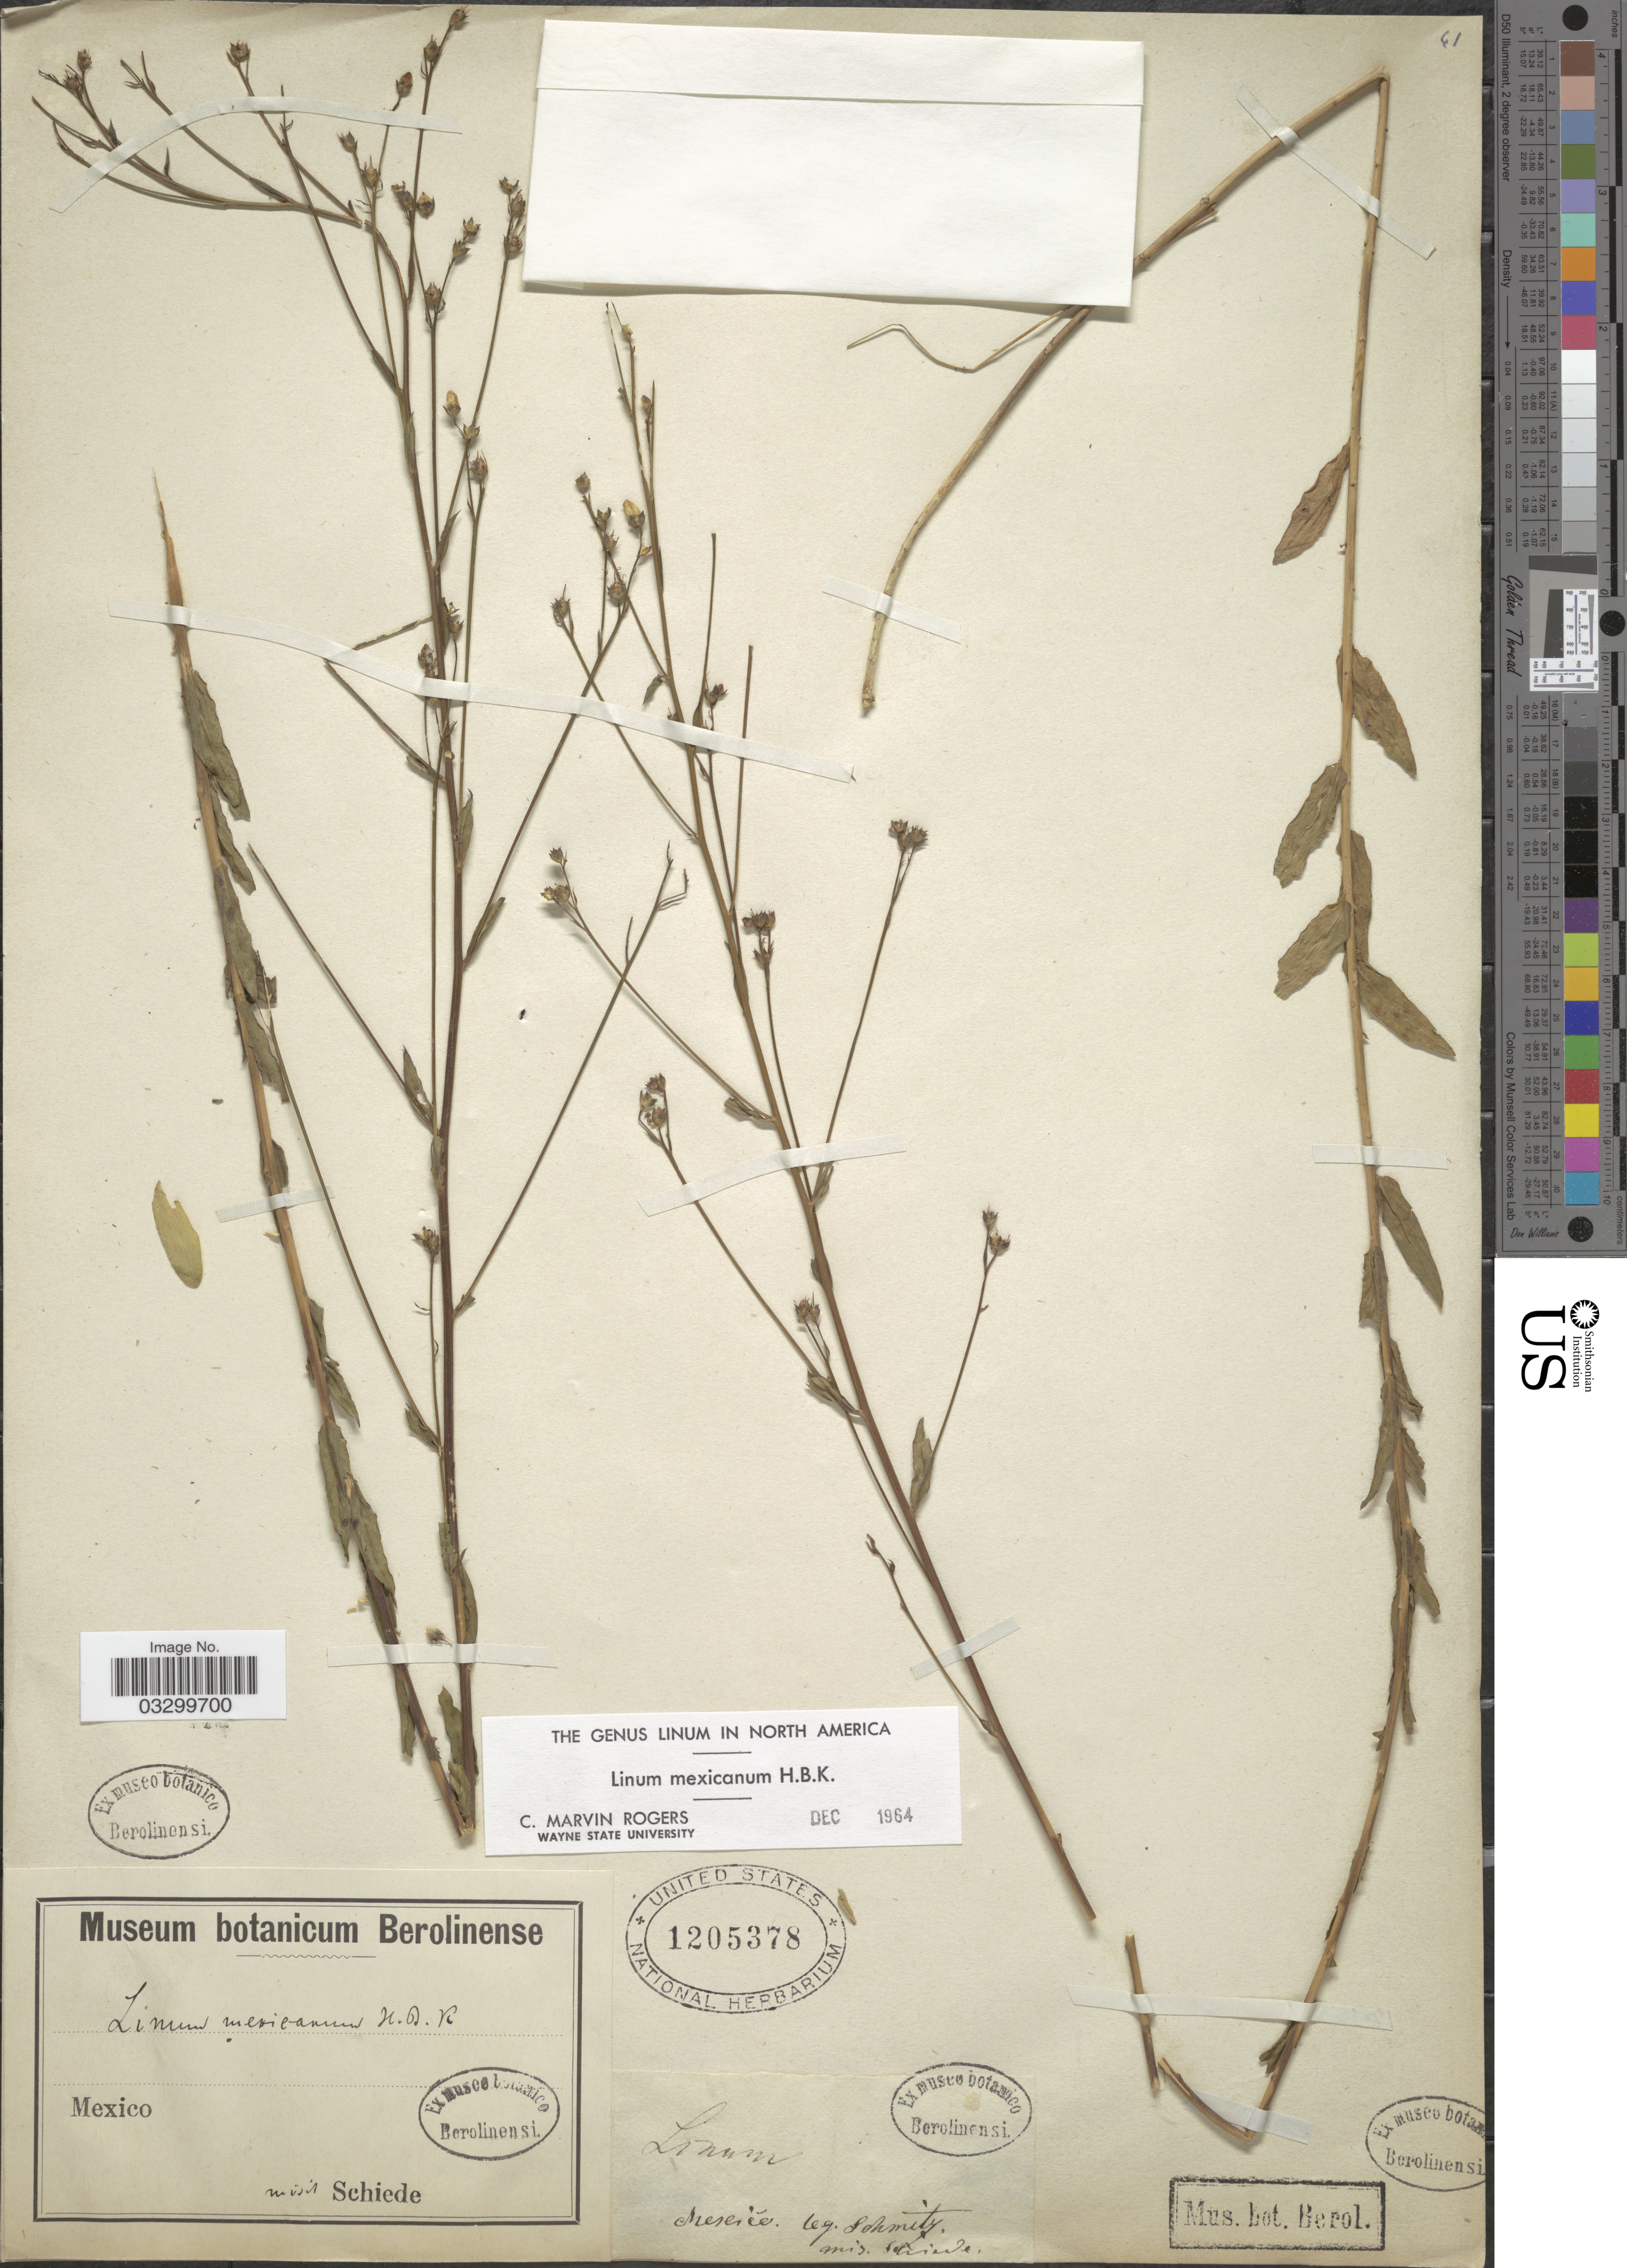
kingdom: Plantae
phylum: Tracheophyta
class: Magnoliopsida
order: Malpighiales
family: Linaceae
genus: Linum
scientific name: Linum mexicanum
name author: Kunth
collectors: -. Schmitz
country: Mexico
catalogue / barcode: US 1205378